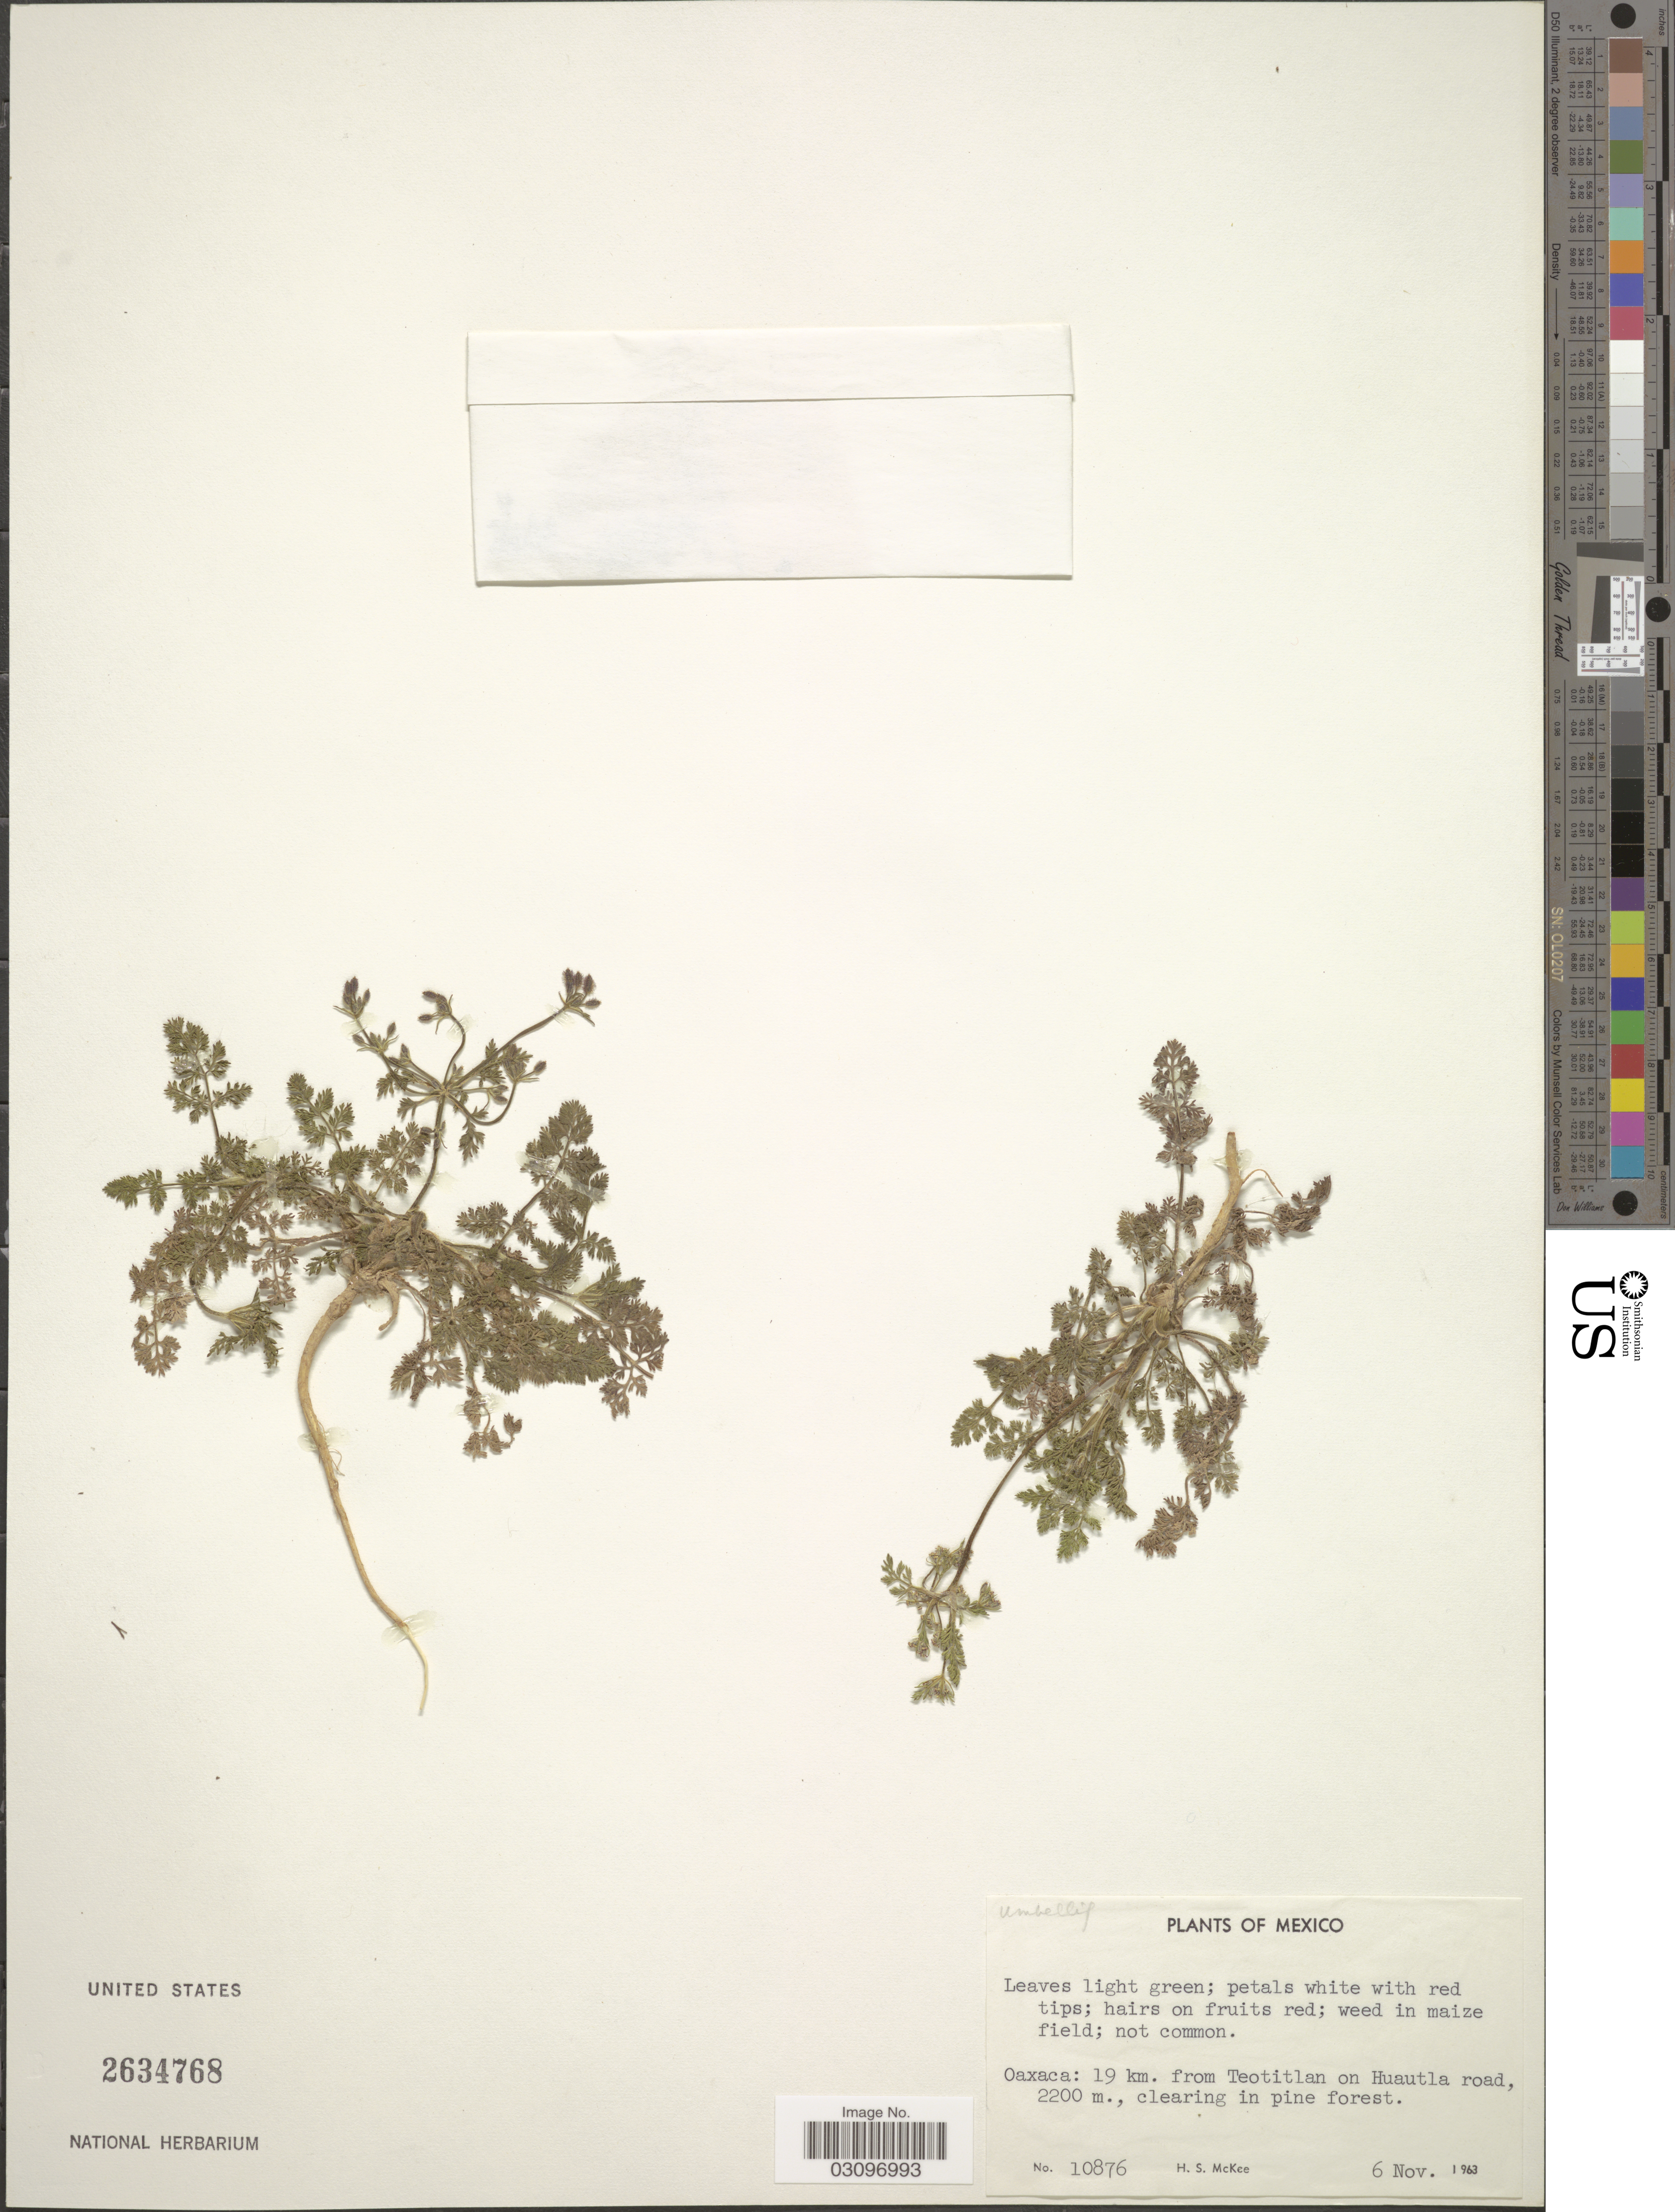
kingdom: Plantae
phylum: Tracheophyta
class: Magnoliopsida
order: Apiales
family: Apiaceae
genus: Daucus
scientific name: Daucus montanus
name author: Humb. & Bonpl. ex Spreng.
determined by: Mendoza, M.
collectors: H. S. McKee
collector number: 10876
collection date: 1963-11-06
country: Mexico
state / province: Oaxaca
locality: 19 km. from Teotitlan on Huautla road.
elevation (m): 2200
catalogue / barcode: US 2634768